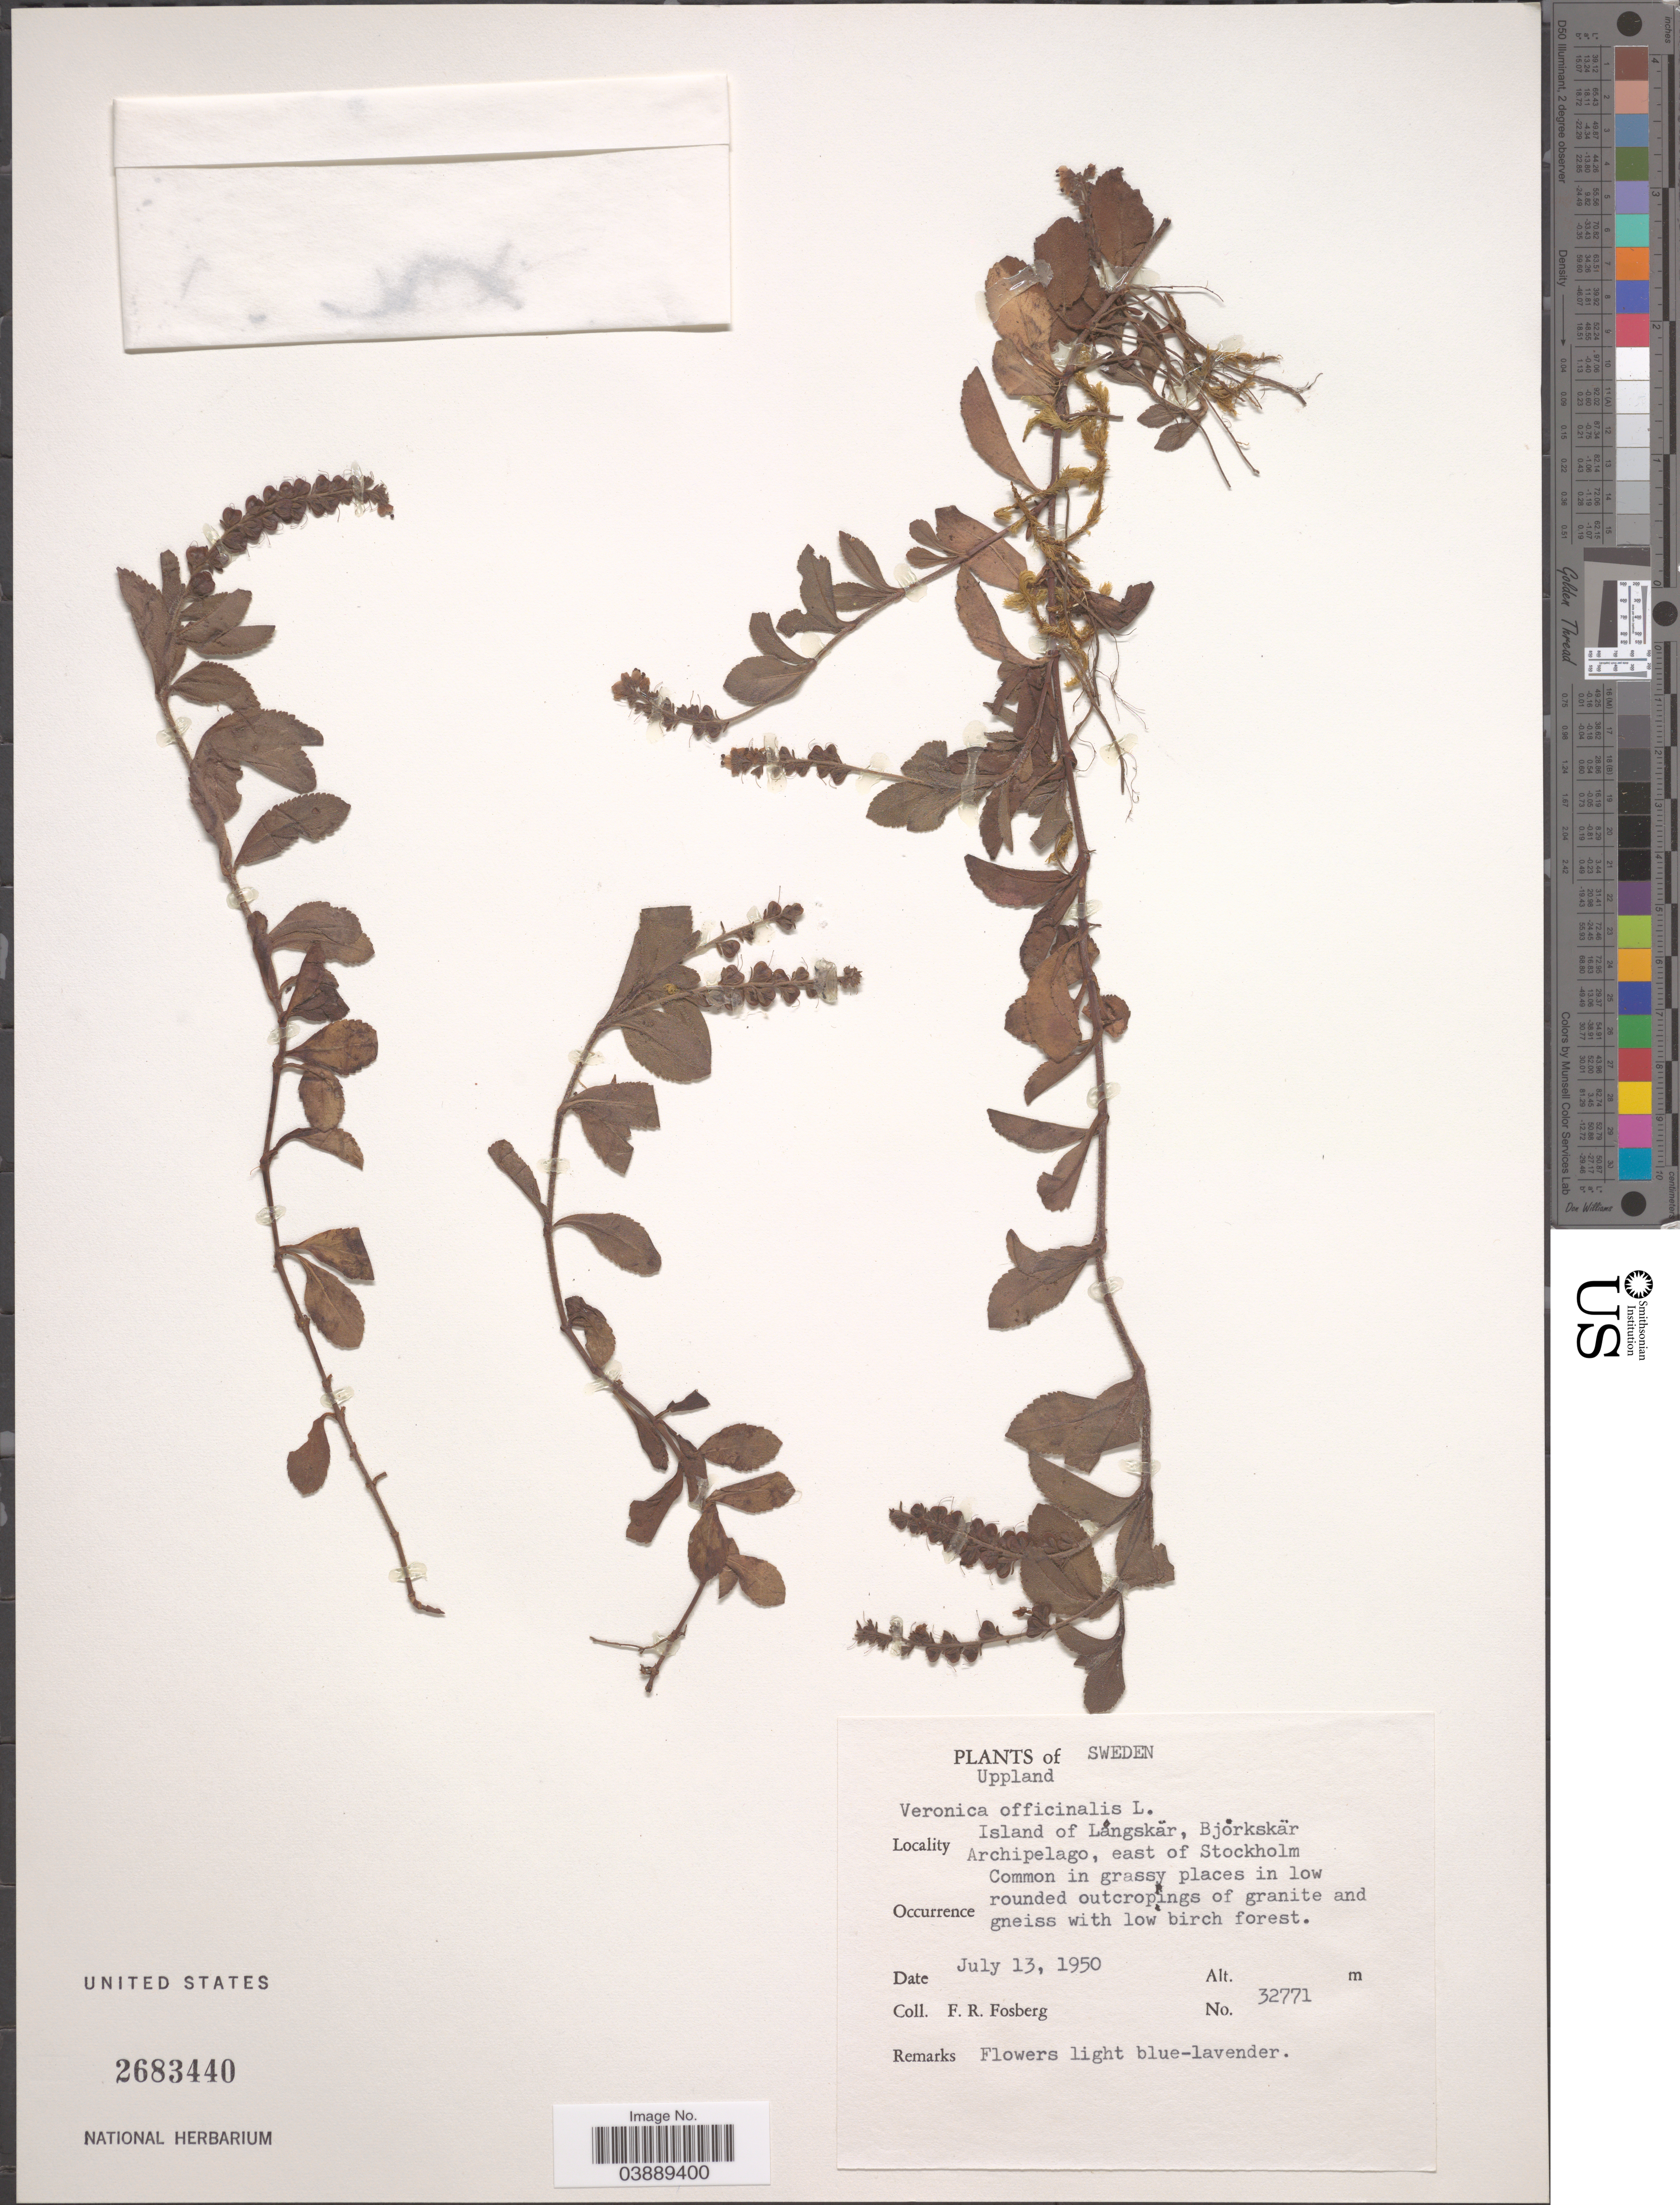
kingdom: Plantae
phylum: Tracheophyta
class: Magnoliopsida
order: Lamiales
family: Plantaginaceae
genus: Veronica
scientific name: Veronica officinalis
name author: L.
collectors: F. R. Fosberg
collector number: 32771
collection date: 1950-07-13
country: Sweden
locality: Uppland. Island of Långskăr, Bjorkskär Archipelago, east of Stockholm.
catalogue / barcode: US 2683440